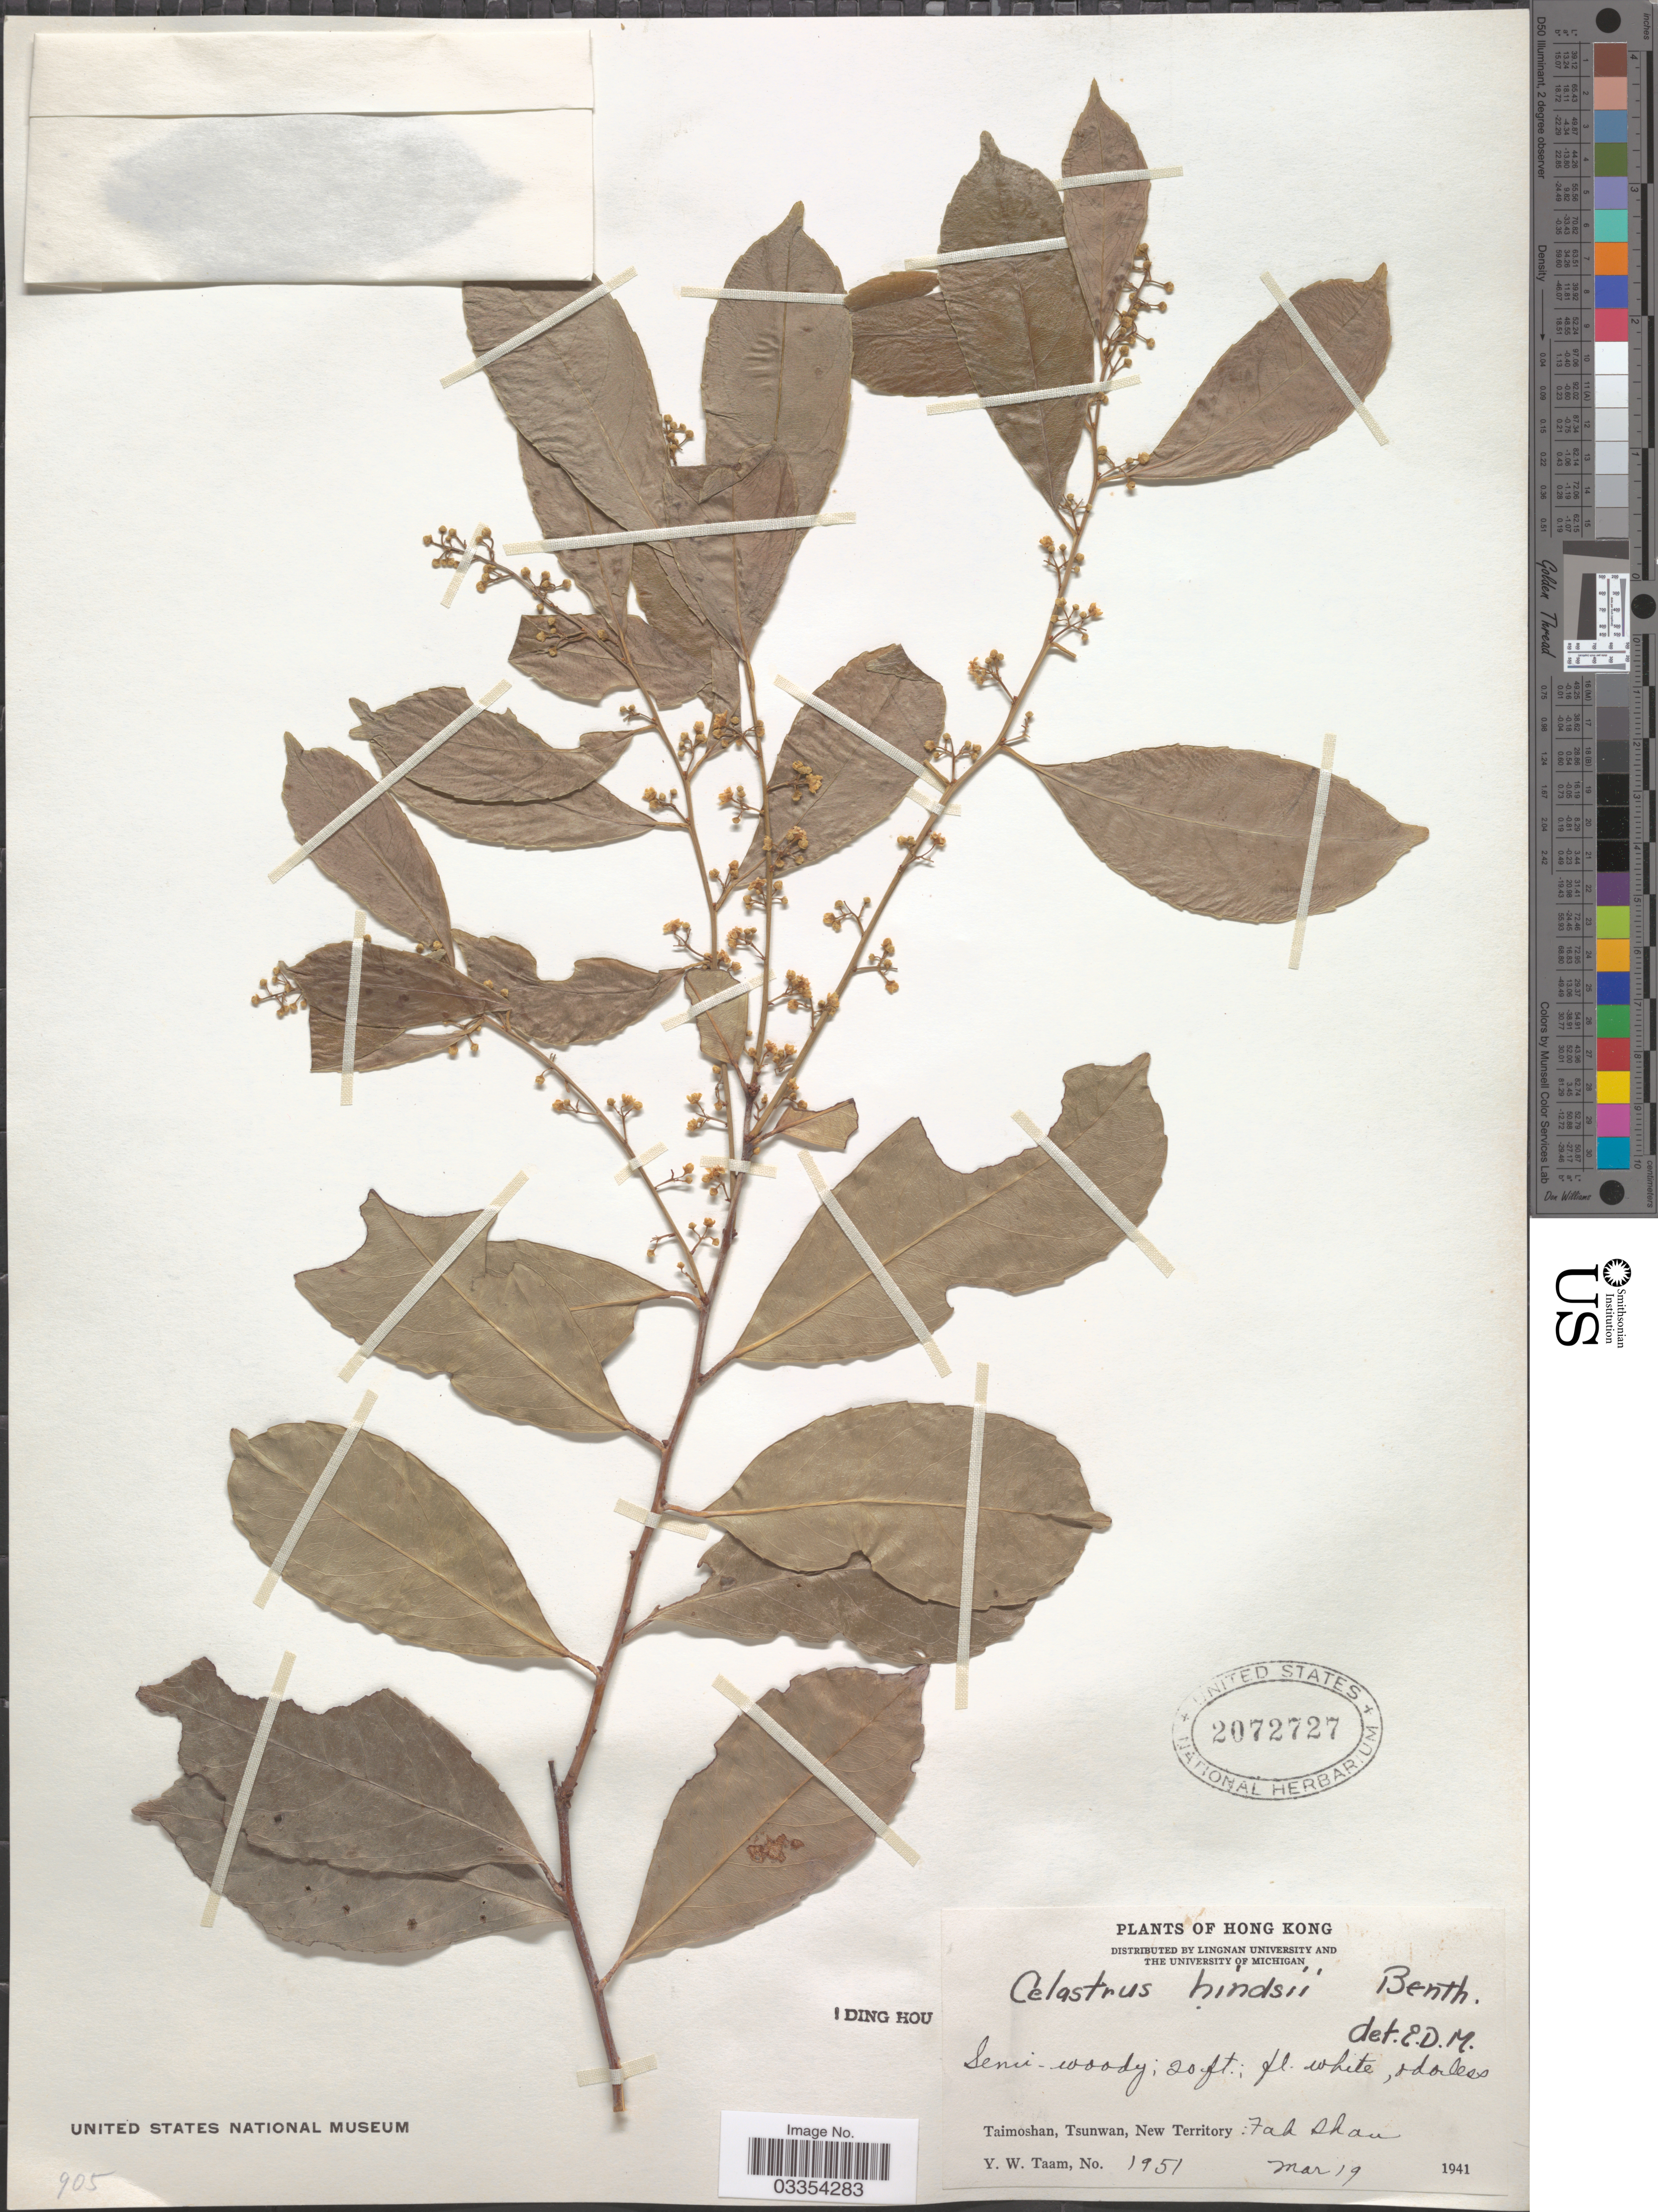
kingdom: Plantae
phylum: Tracheophyta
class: Magnoliopsida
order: Celastrales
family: Celastraceae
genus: Celastrus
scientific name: Celastrus hindsii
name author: Benth.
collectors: Y. W. Taam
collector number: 1951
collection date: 1941-03-19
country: China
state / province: Hong Kong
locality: Taimoshan, Tsunwan, New Territory: Fah [interpreted] Shan.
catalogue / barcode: US 2072727